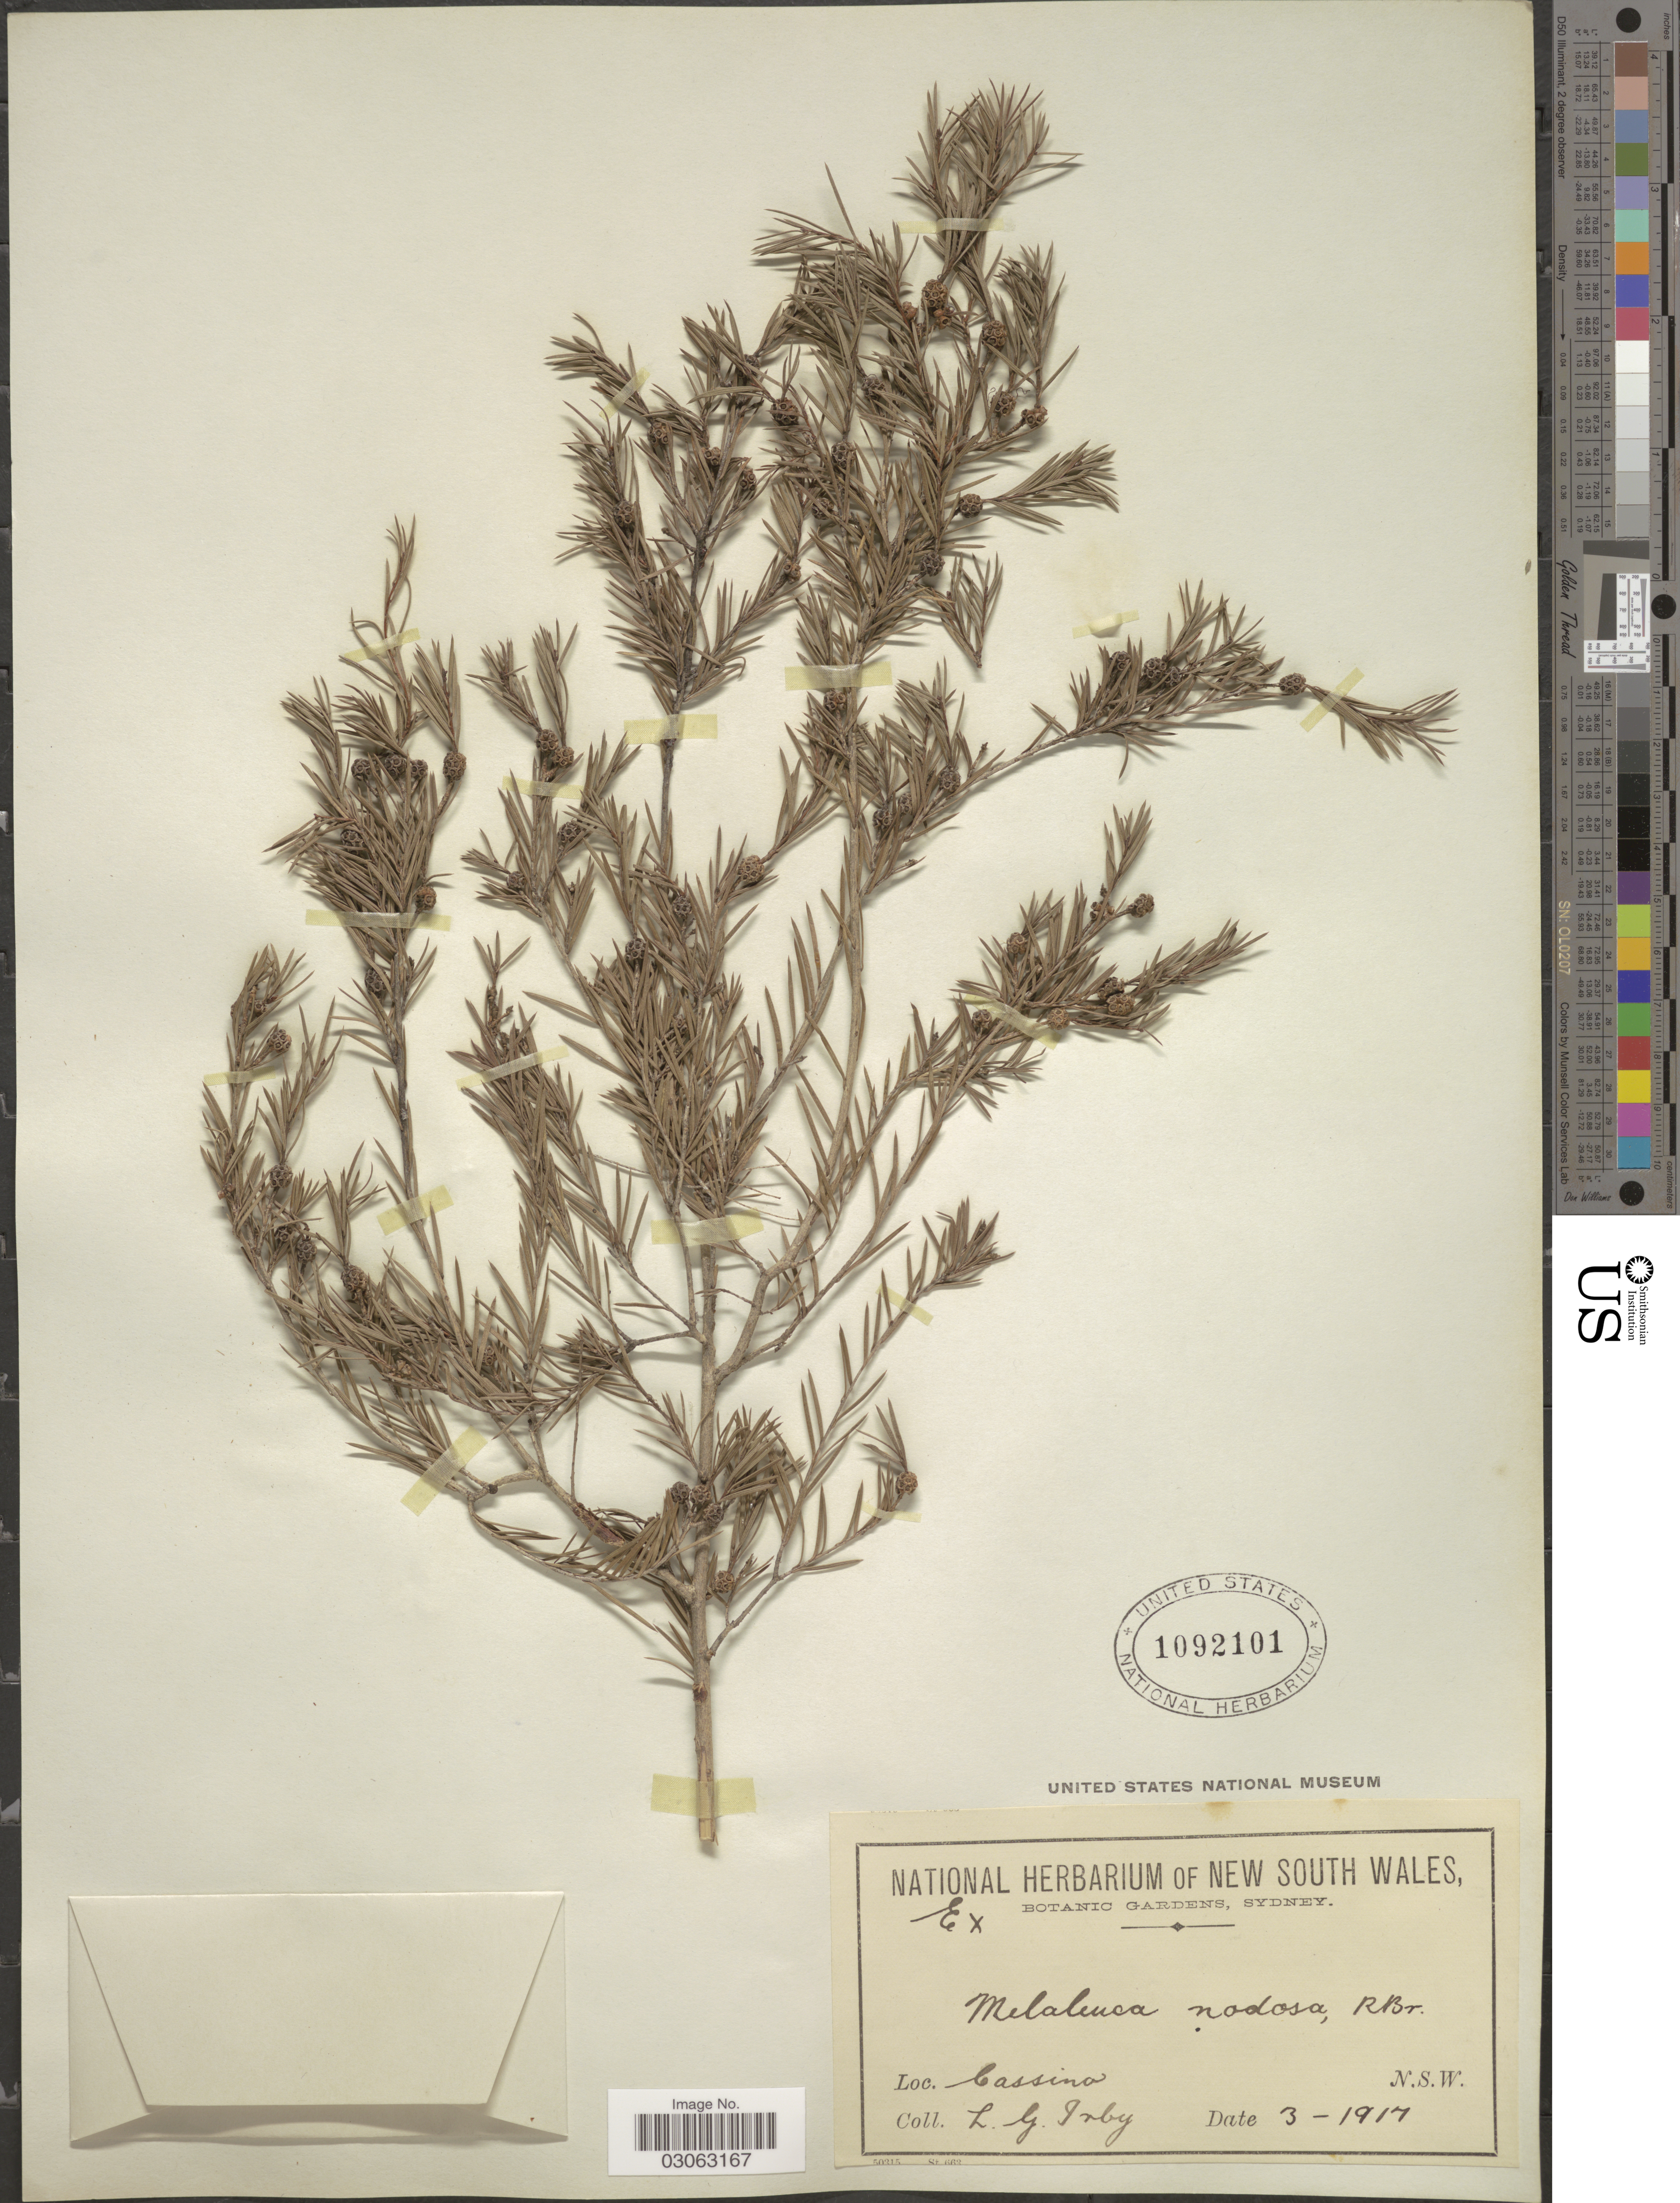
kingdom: Plantae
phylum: Tracheophyta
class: Magnoliopsida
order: Myrtales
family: Myrtaceae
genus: Melaleuca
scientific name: Melaleuca nodosa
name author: (Sol. ex Gaertn.) Sm.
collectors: L. Irby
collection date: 1917-03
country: Australia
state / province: New South Wales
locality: Cassino. N.S.W.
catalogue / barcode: US 1092101